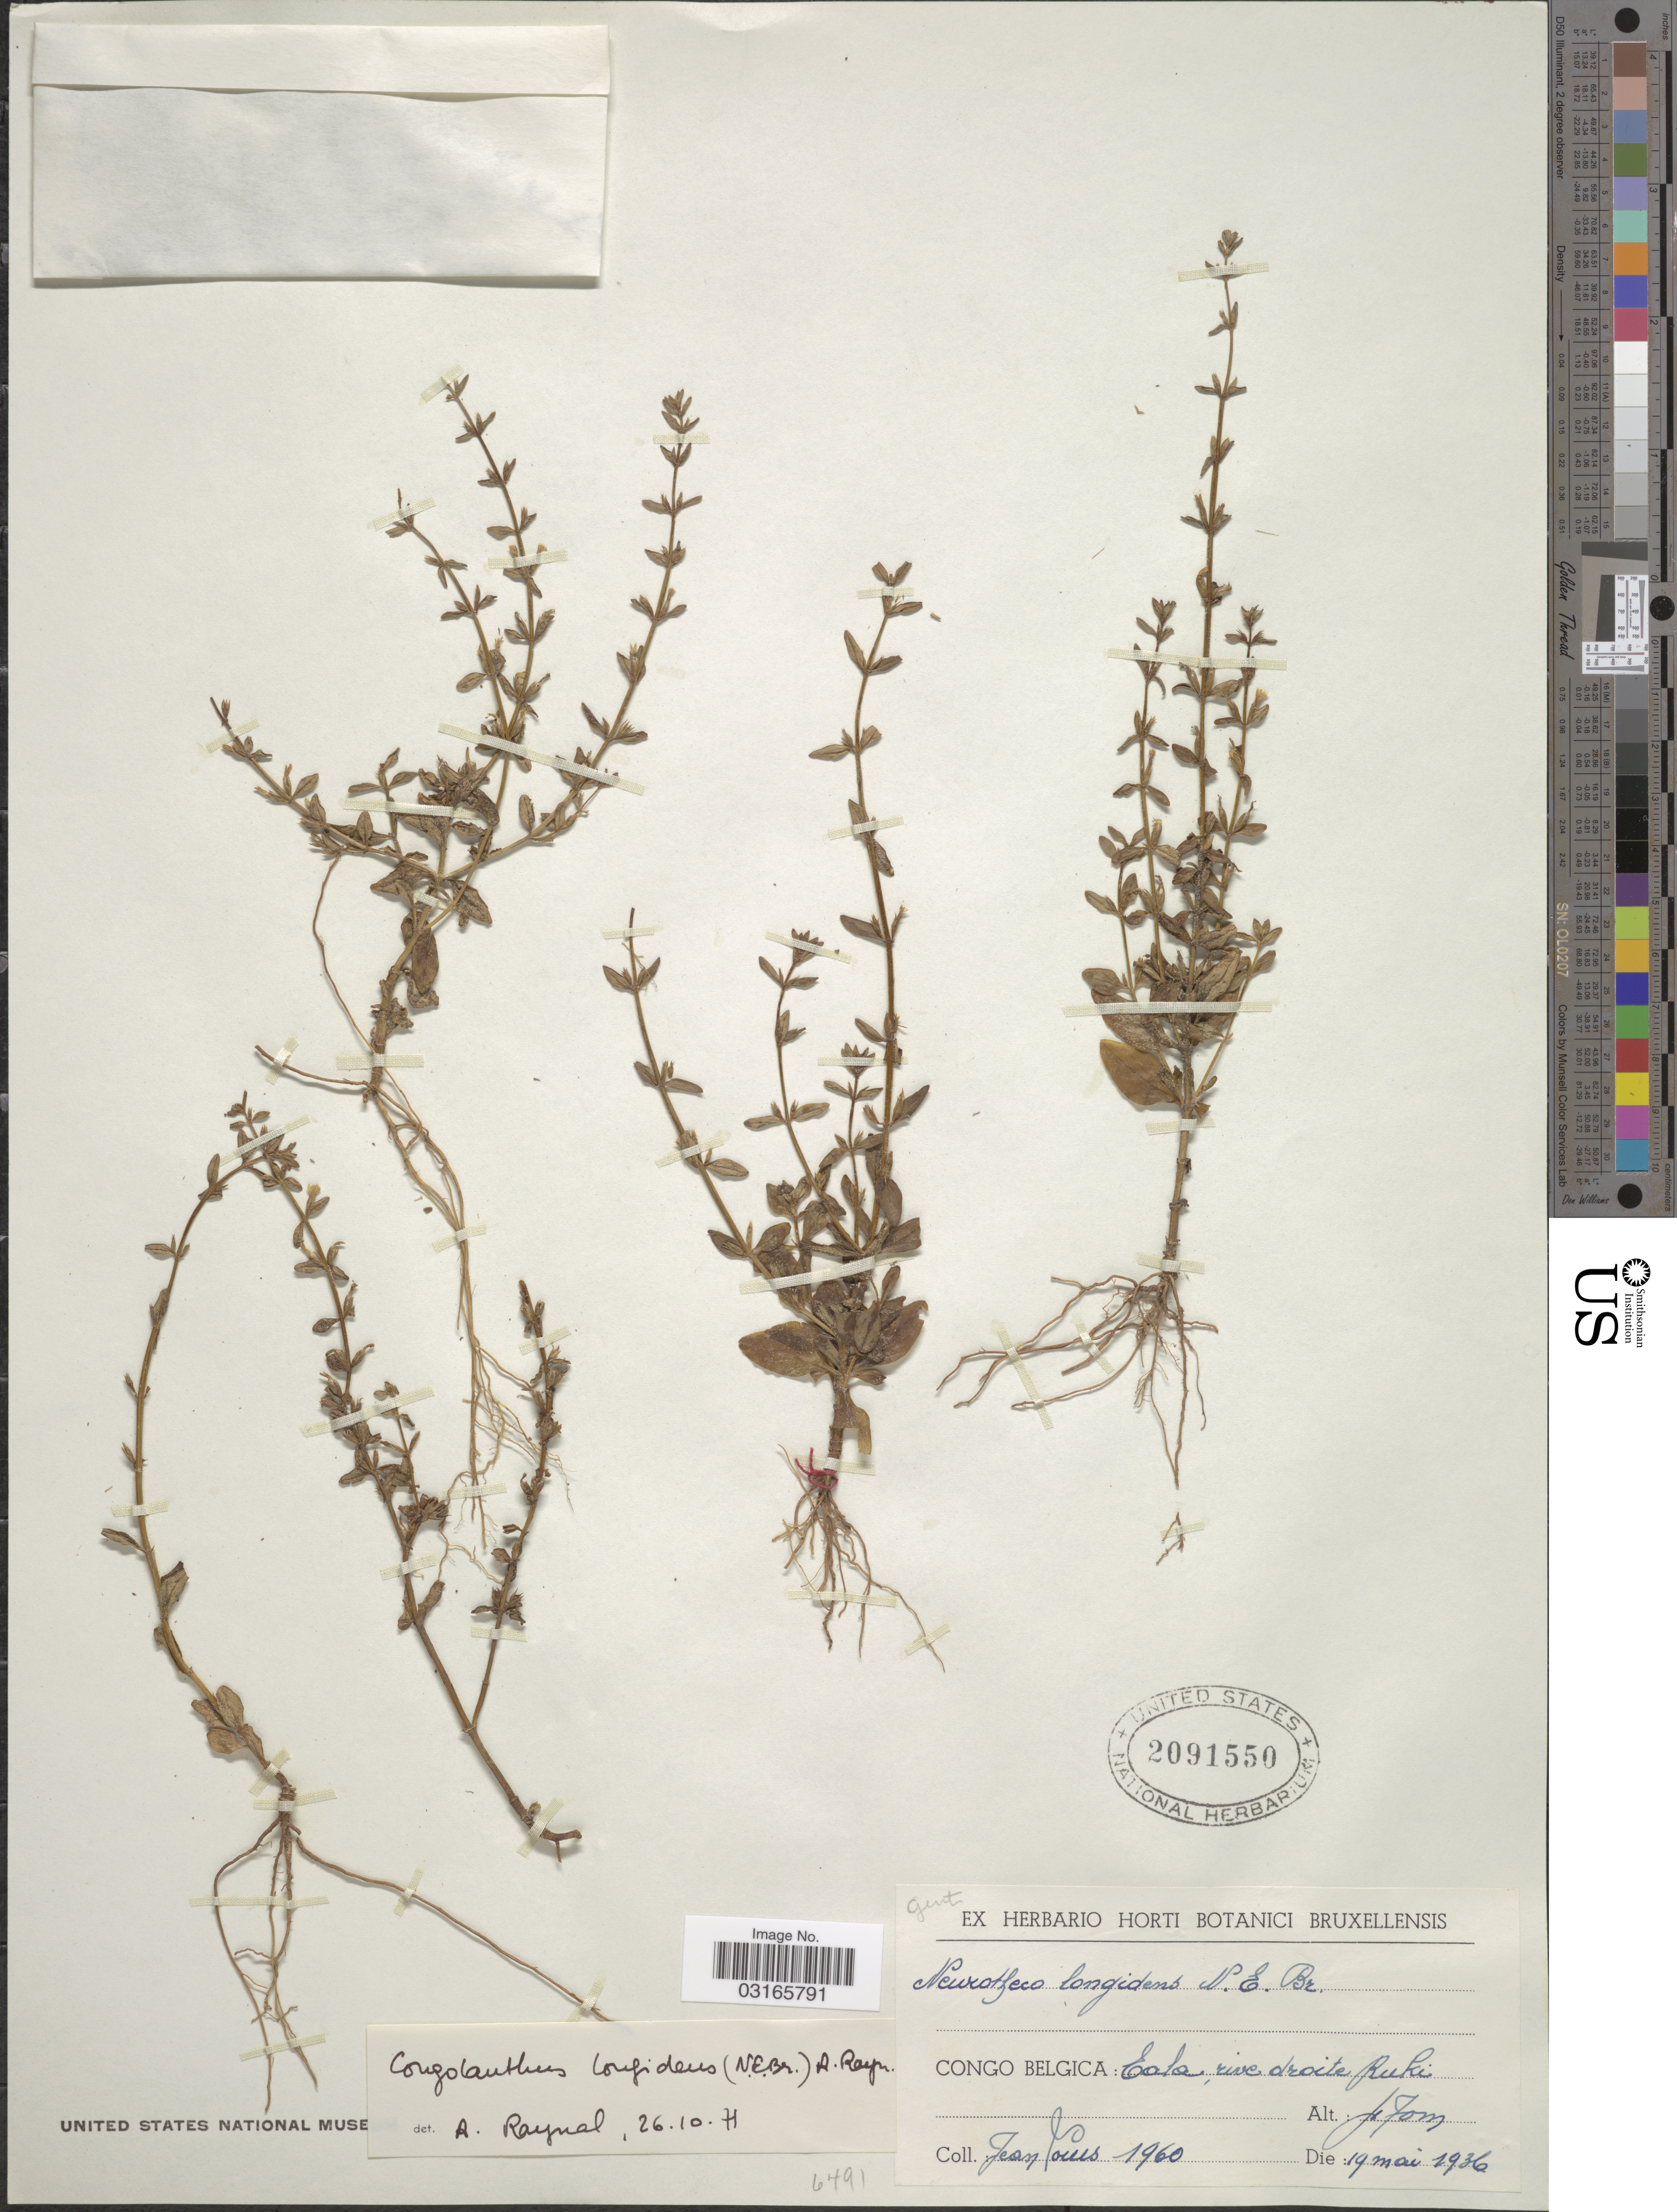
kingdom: Plantae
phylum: Tracheophyta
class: Magnoliopsida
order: Gentianales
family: Gentianaceae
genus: Congolanthus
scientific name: Congolanthus longidens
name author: (N.E. Br.) A. Raynal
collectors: J. Louis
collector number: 1960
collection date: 1936-05-19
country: Congo, Democratic Republic of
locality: Eala, rive droite Ruki.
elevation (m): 470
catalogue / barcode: US 2091550